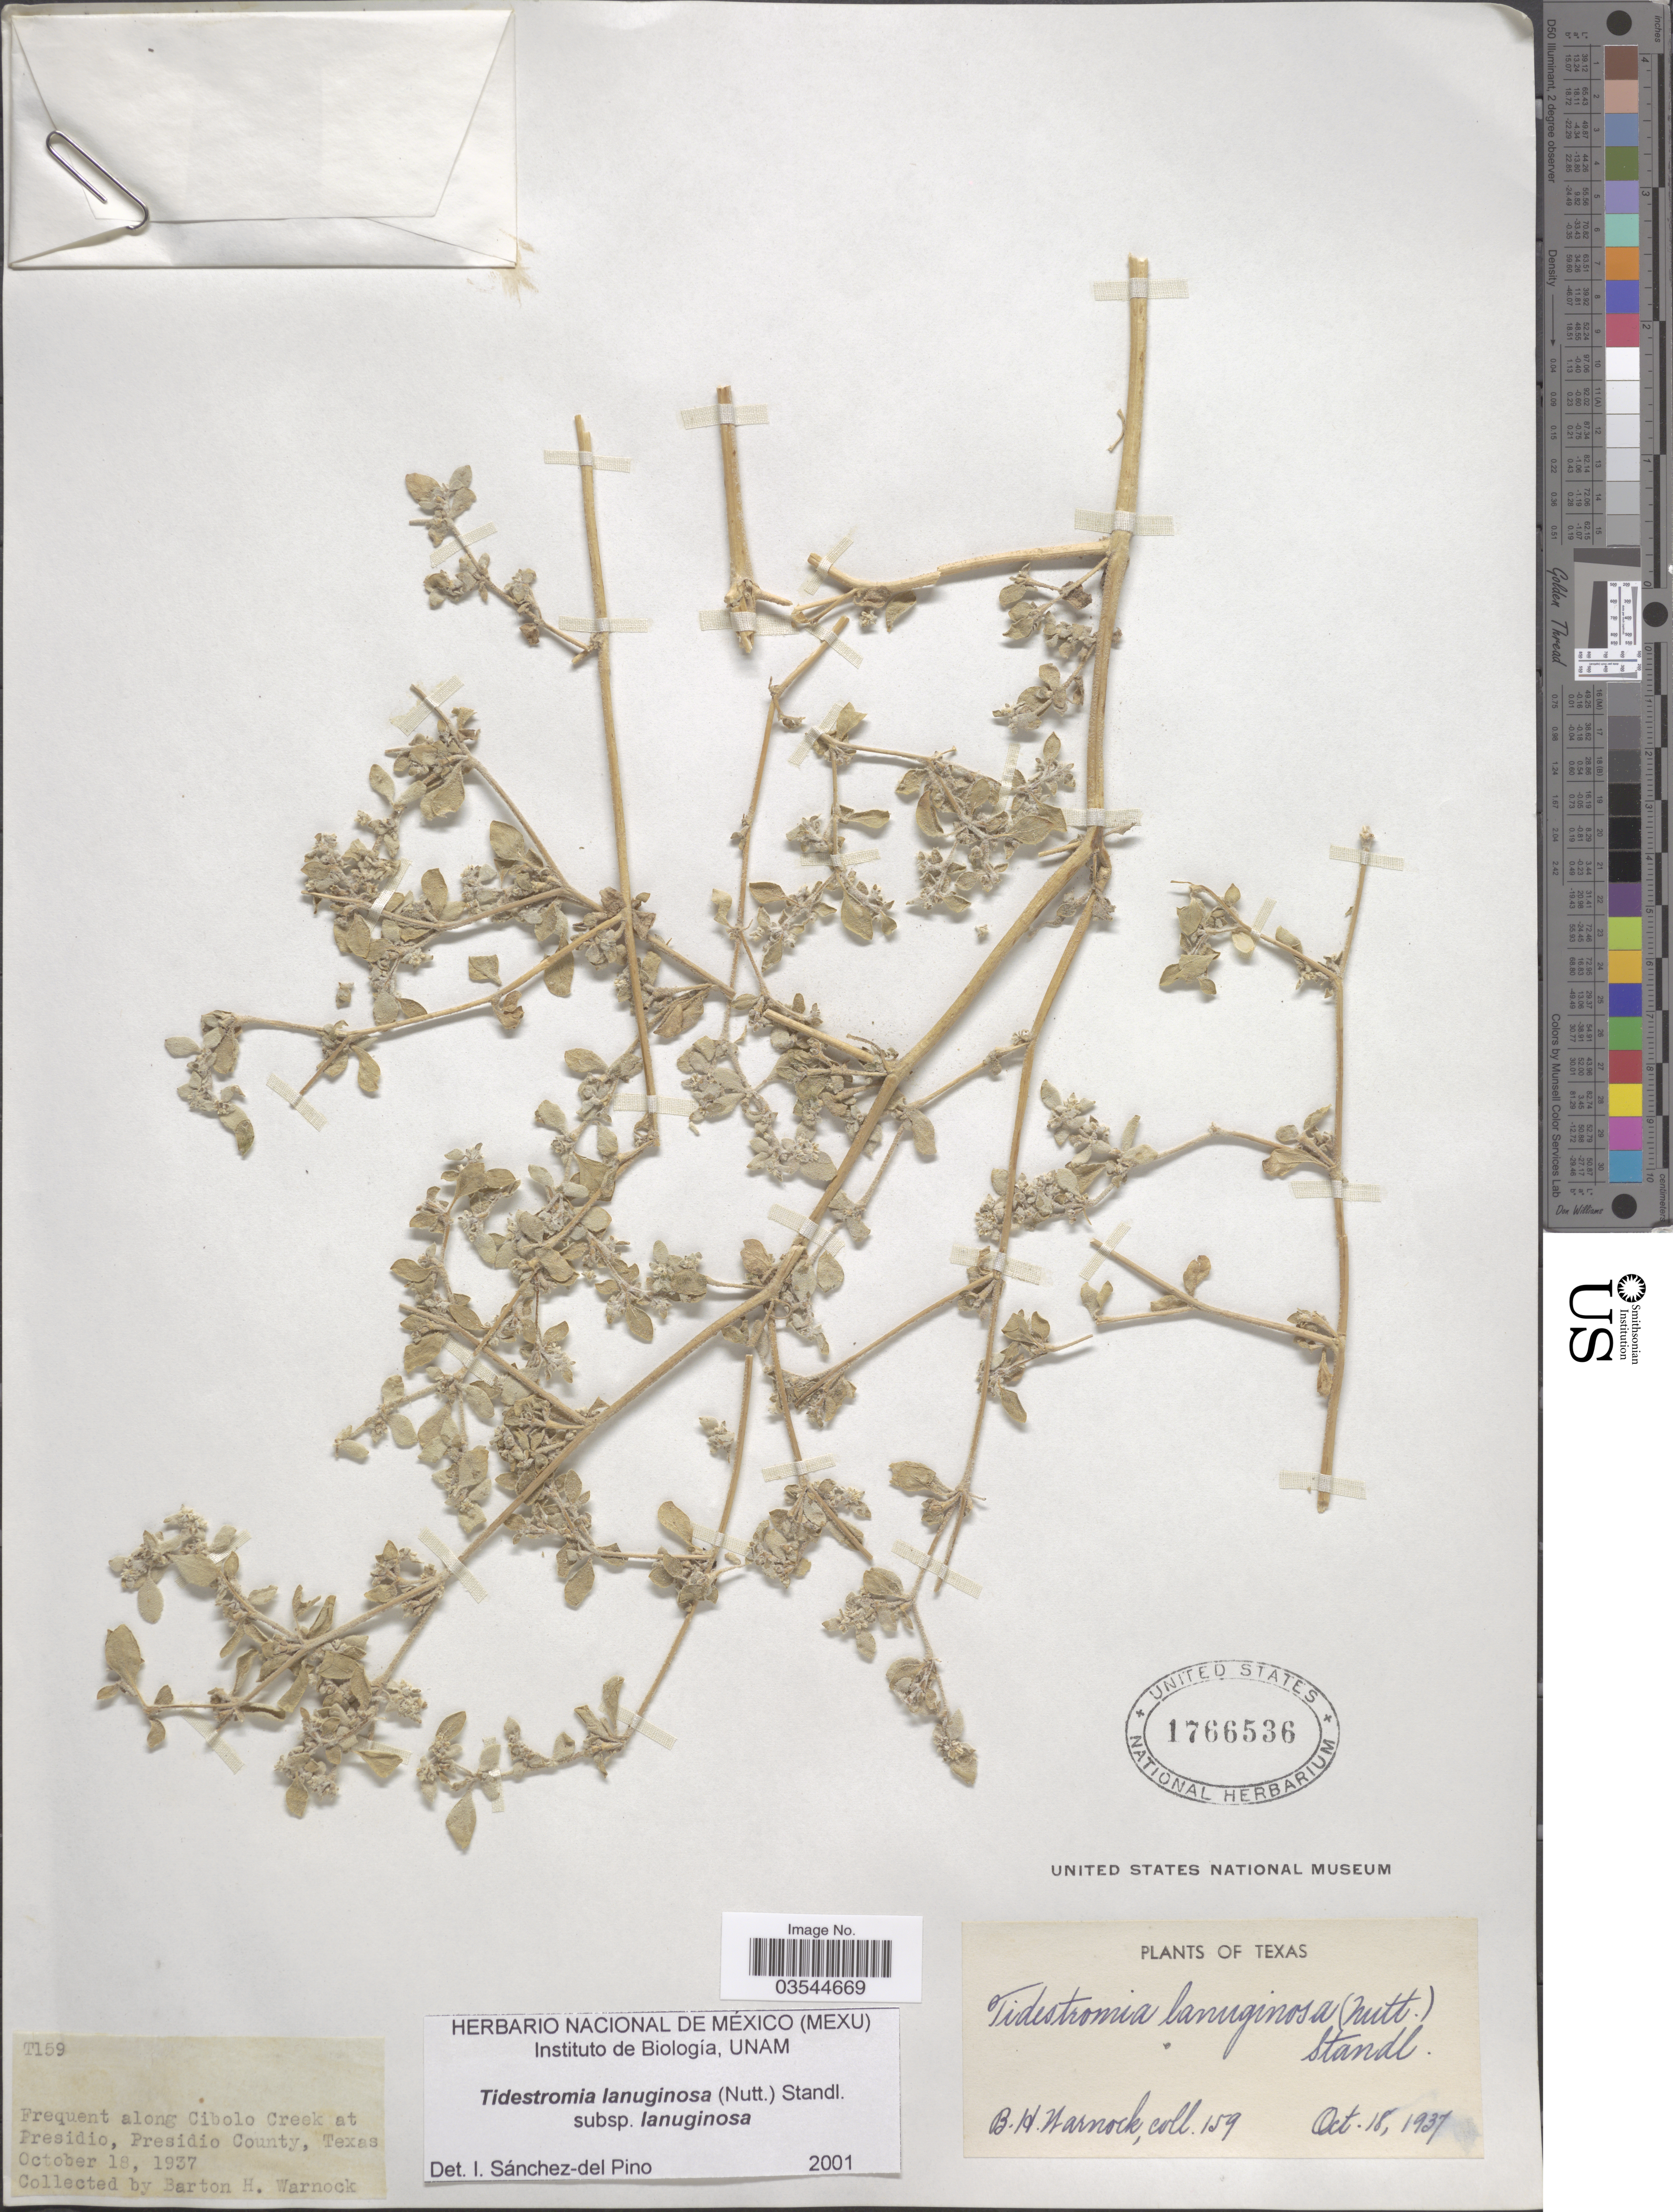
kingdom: Plantae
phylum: Tracheophyta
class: Magnoliopsida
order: Caryophyllales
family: Amaranthaceae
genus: Tidestromia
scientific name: Tidestromia lanuginosa subsp. lanuginosa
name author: (Nutt.) Standl.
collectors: B. H. Warnock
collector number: T159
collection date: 1937-10-18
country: United States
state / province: Texas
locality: Frequent along Cibolo Creek at Presidio, Presidio County.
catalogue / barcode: US 1766536